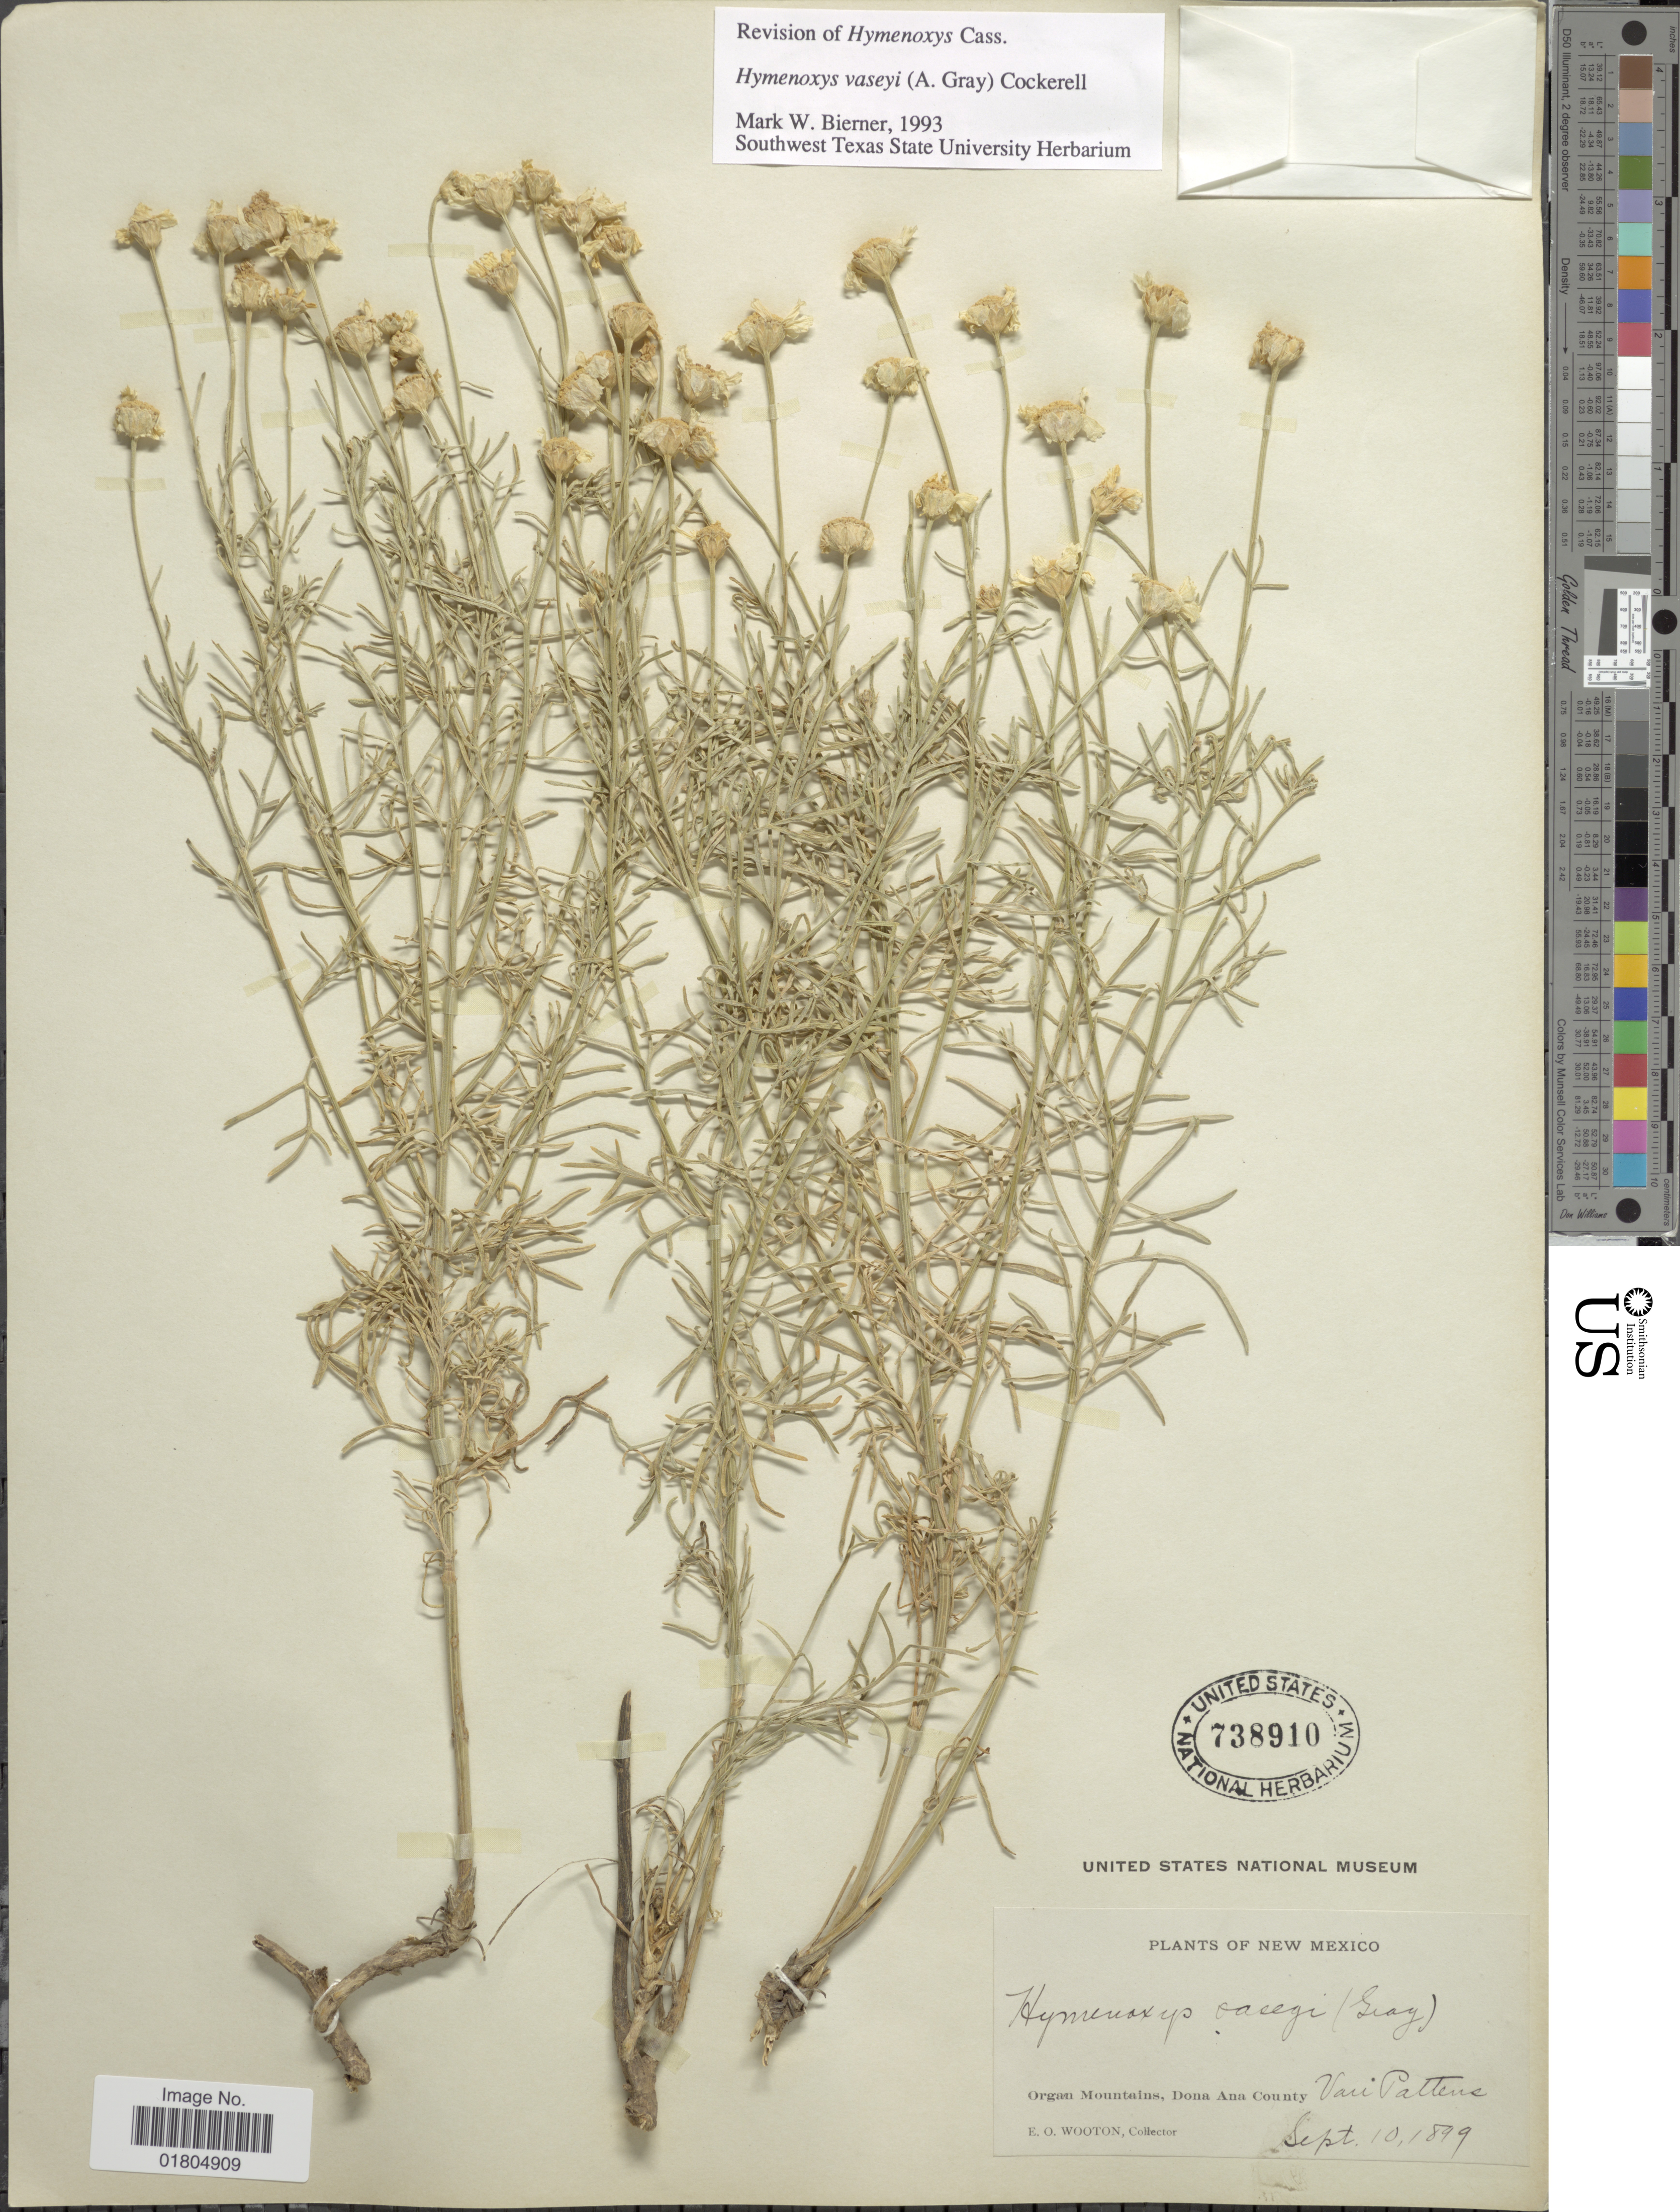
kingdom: Plantae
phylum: Tracheophyta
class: Magnoliopsida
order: Asterales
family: Asteraceae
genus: Hymenoxys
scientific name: Hymenoxys vaseyi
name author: (A. Gray) Cockerell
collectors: E. O. Wooton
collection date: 1899-09-10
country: United States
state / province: New Mexico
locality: Organ Mountains, Dona Ana County. Van Pattens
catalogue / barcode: US 738910